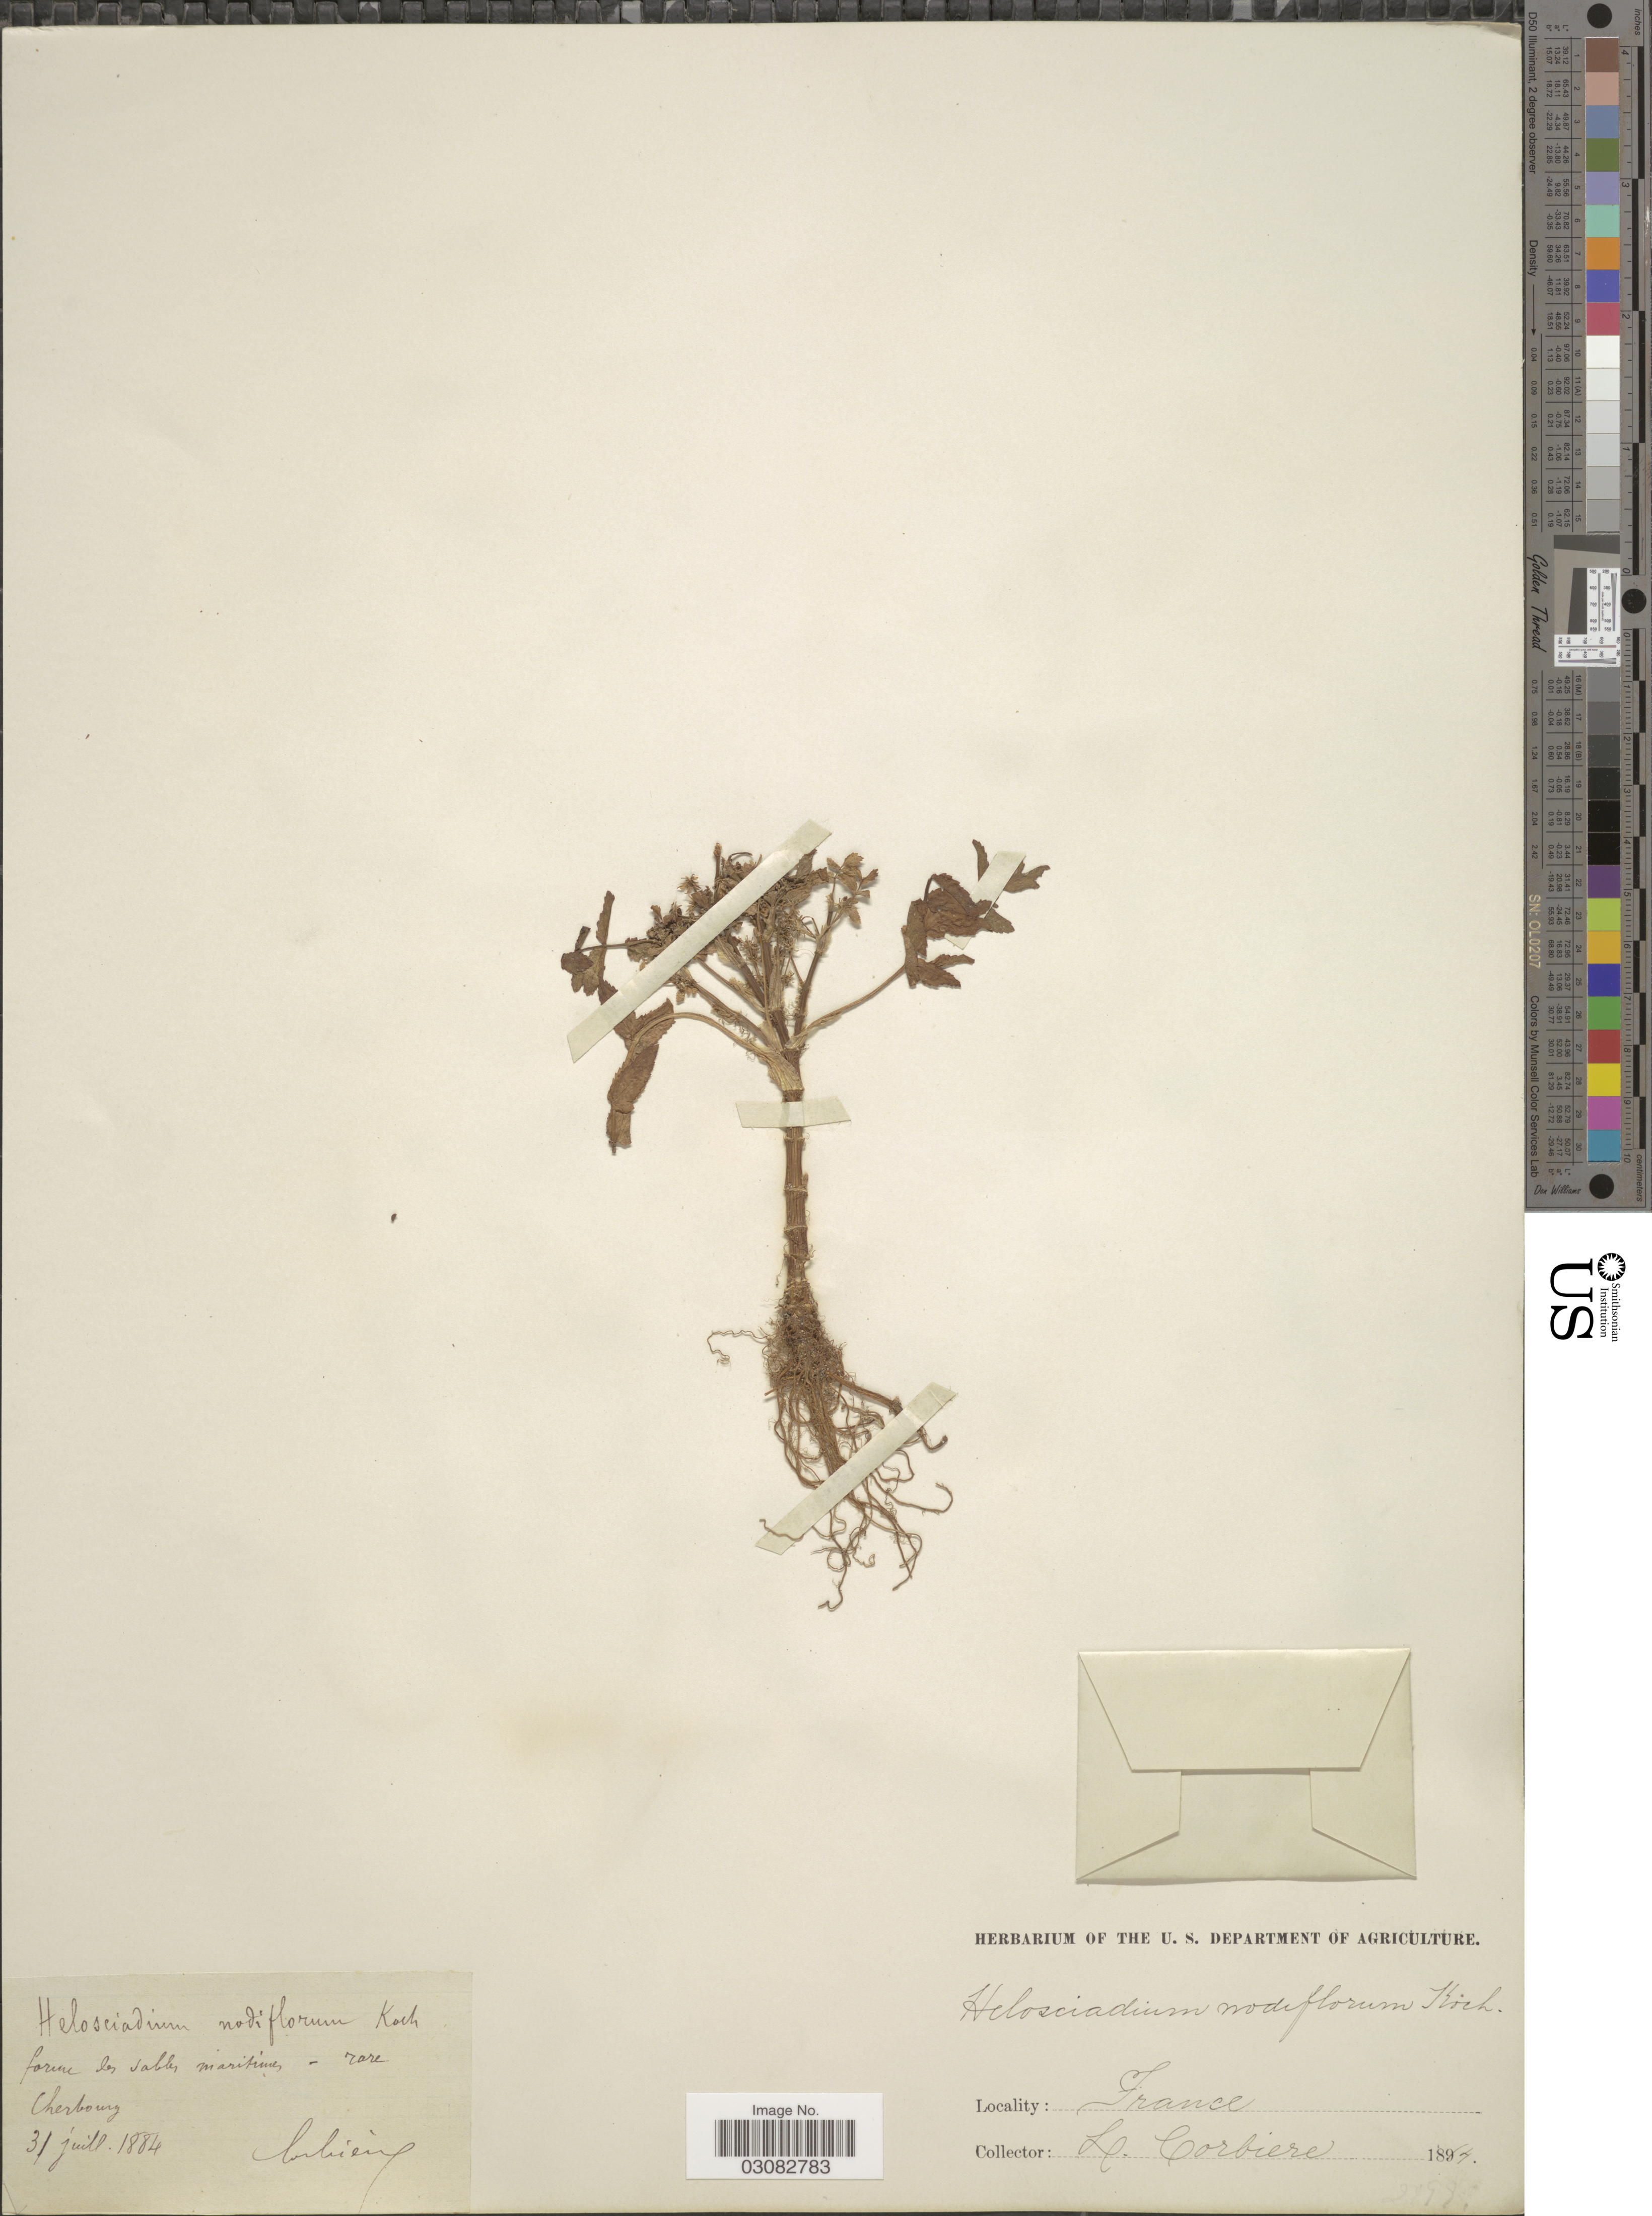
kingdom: Plantae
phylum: Tracheophyta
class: Magnoliopsida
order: Apiales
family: Apiaceae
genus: Apium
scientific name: Apium nodiflorum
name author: (L.) Lag.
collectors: L. Corbière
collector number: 2198*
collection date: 1884-07-31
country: France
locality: Cherbourg.